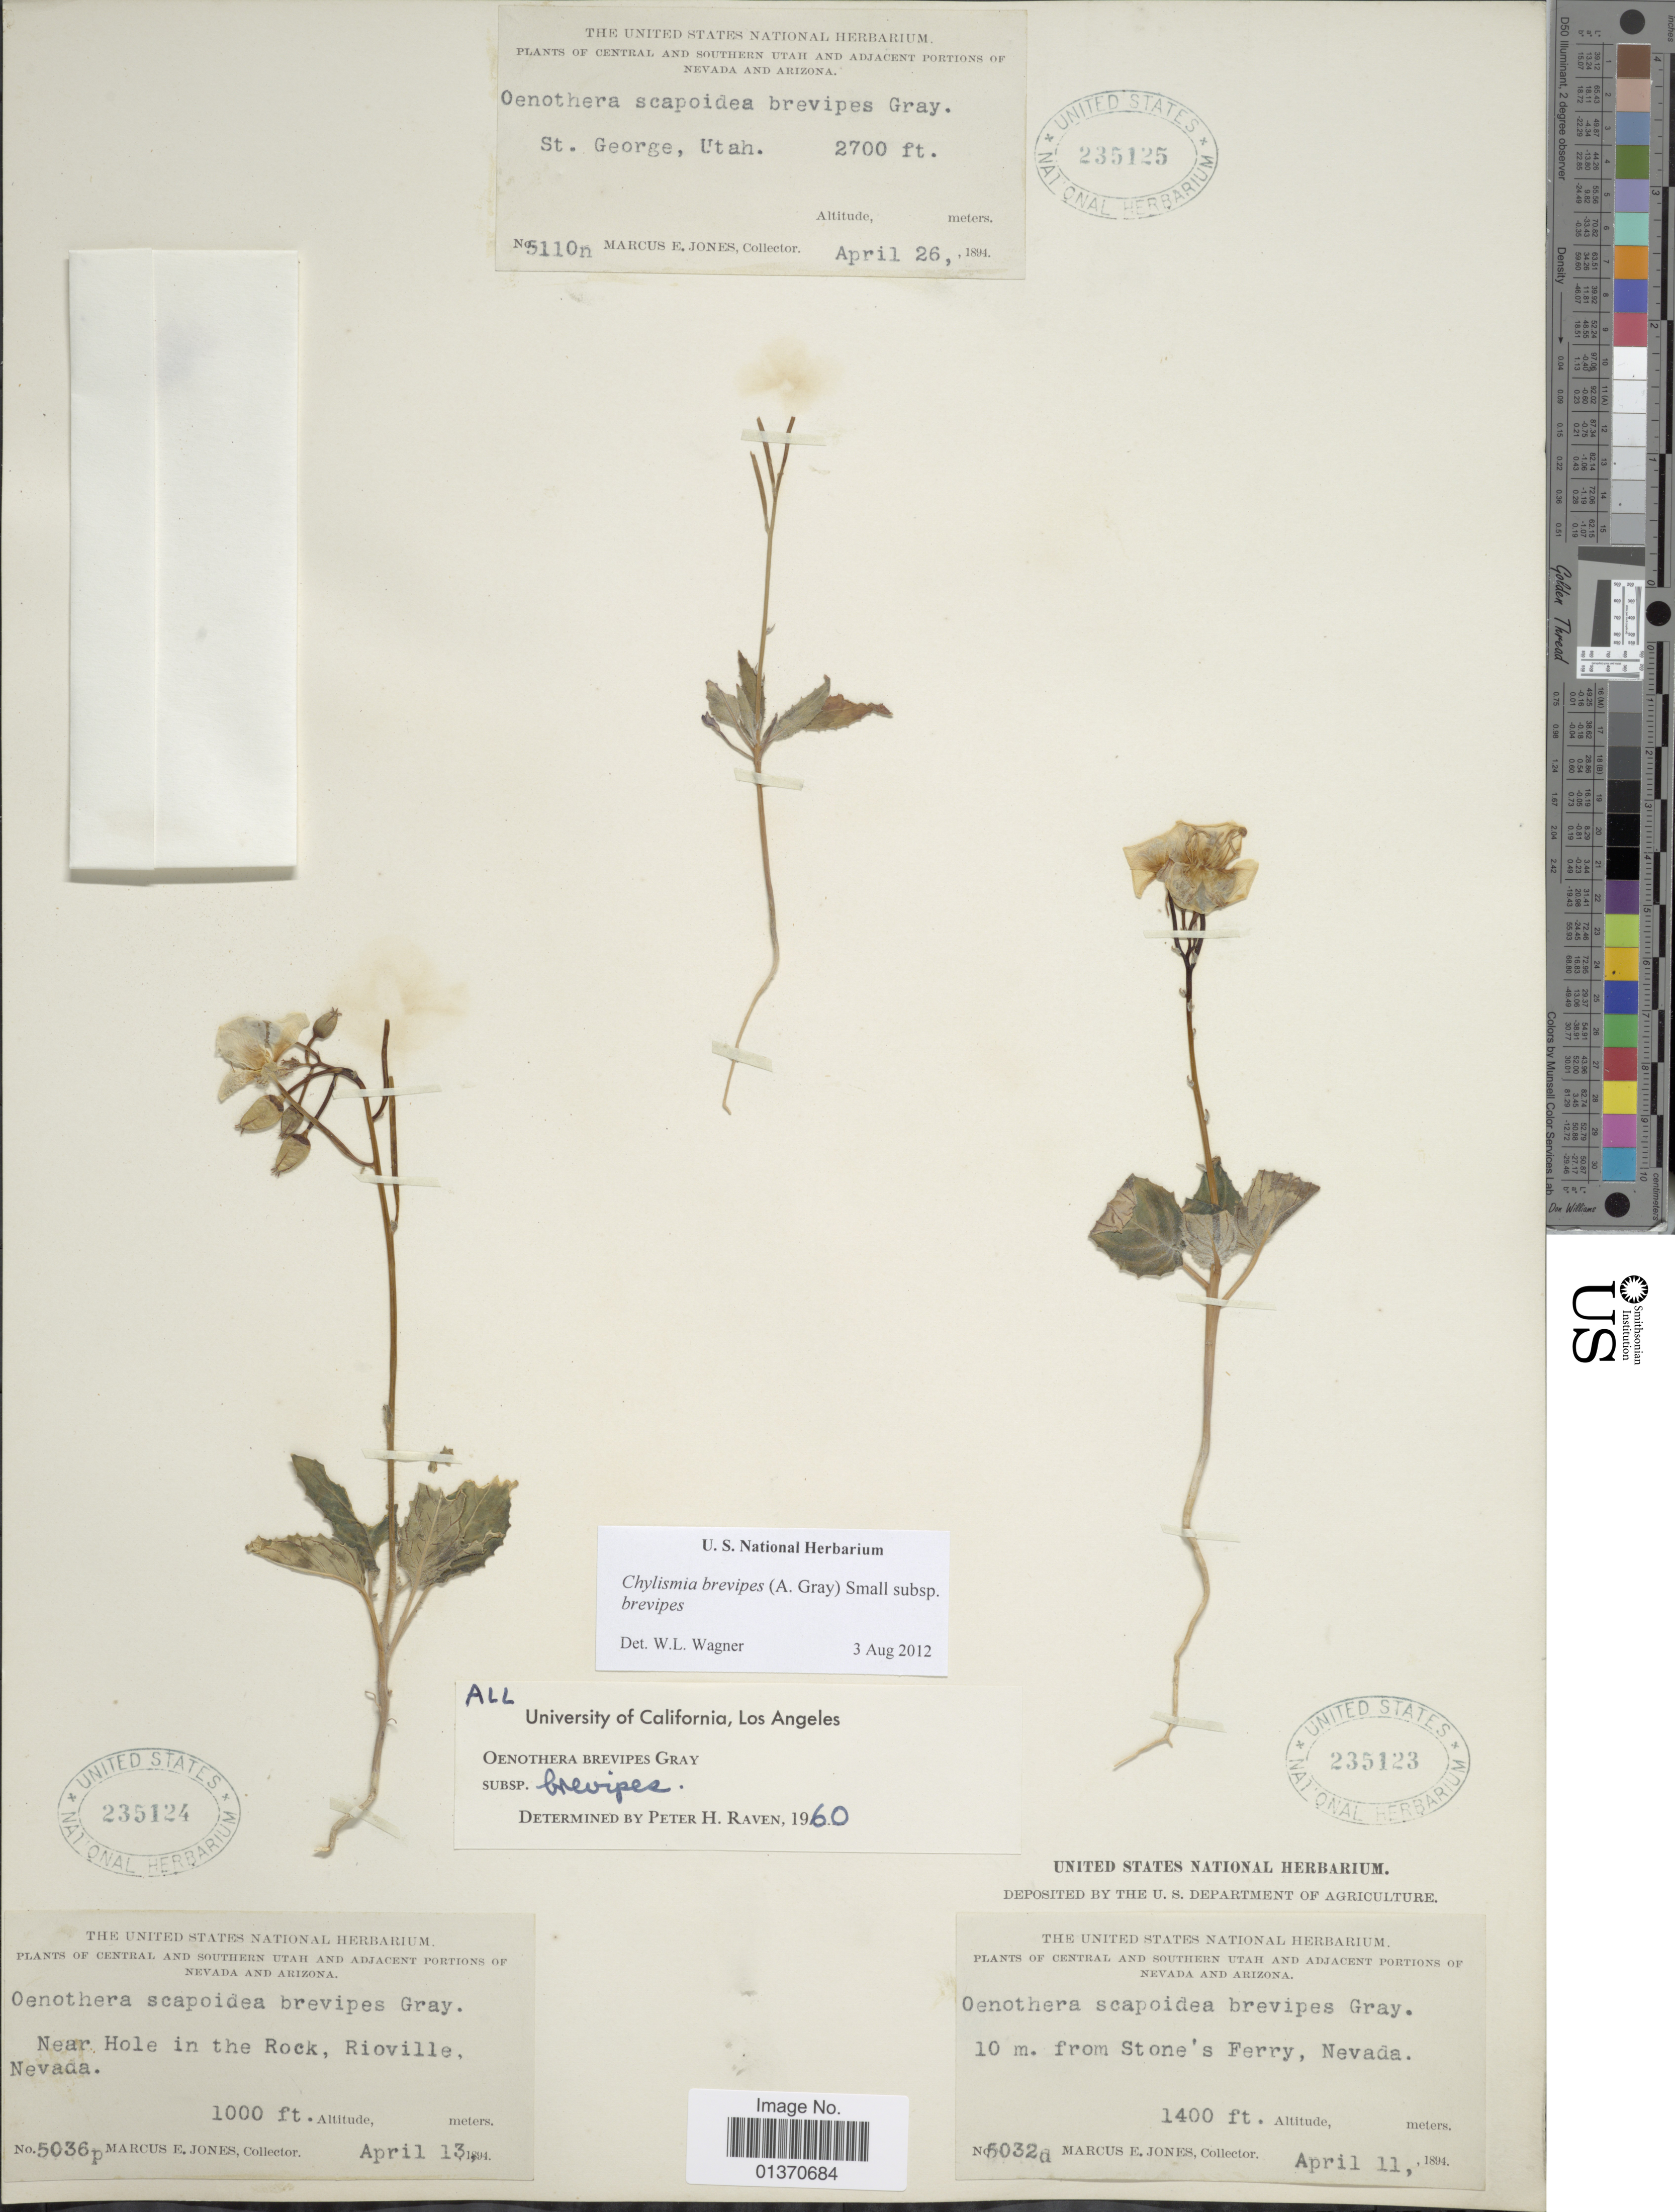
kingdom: Plantae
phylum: Tracheophyta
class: Magnoliopsida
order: Myrtales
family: Onagraceae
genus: Chylismia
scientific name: Chylismia brevipes subsp. brevipes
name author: (A. Gray) Small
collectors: M. E. Jones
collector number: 5036p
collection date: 1894-04-13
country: United States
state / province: Nevada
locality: Central and southern Utah and adjacent portions of Nevada and Arizona, Near Hole in the Rock, Rioville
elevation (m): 305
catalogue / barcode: US 235124-2